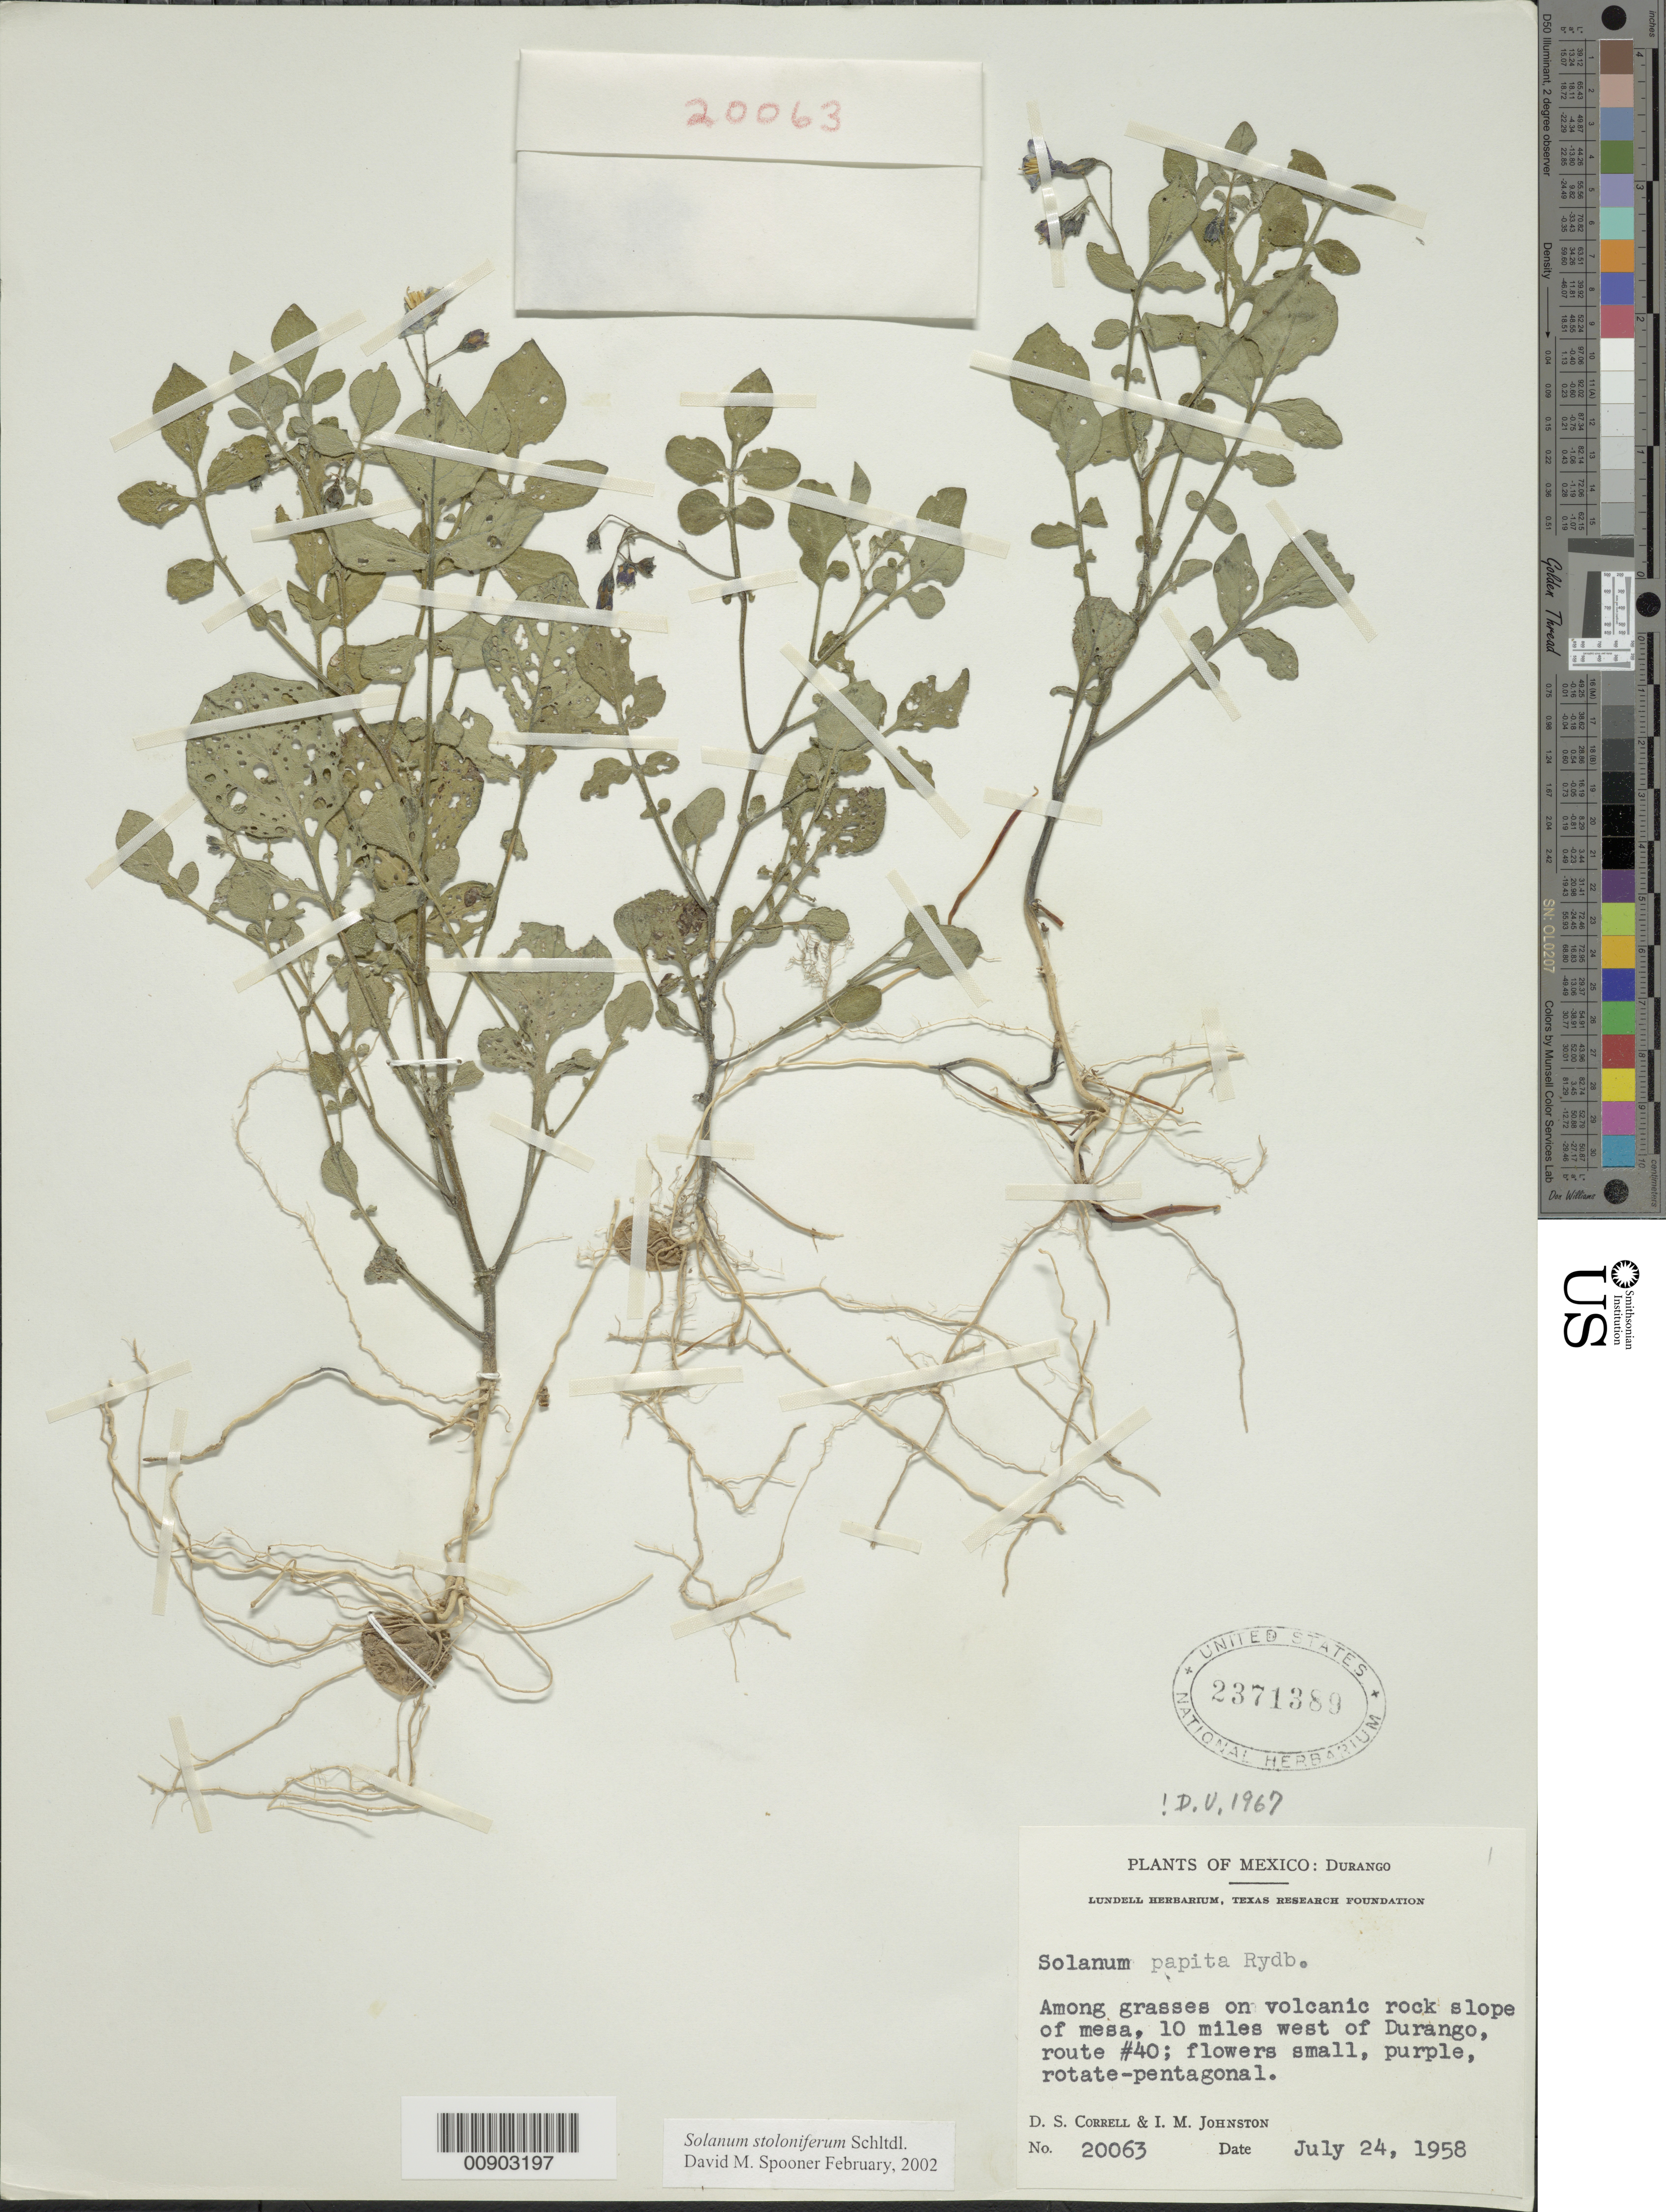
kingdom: Plantae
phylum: Tracheophyta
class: Magnoliopsida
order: Solanales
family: Solanaceae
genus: Solanum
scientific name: Solanum stoloniferum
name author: Schltdl.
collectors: D. S. Correll & I.M. Johnston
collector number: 20063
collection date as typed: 24 Jul 1958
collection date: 1958-07-24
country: Mexico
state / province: Durango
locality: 10 miles west of Durango, route #40.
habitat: Among grasses on volcanic rock slope of mesa.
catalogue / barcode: US 2371389